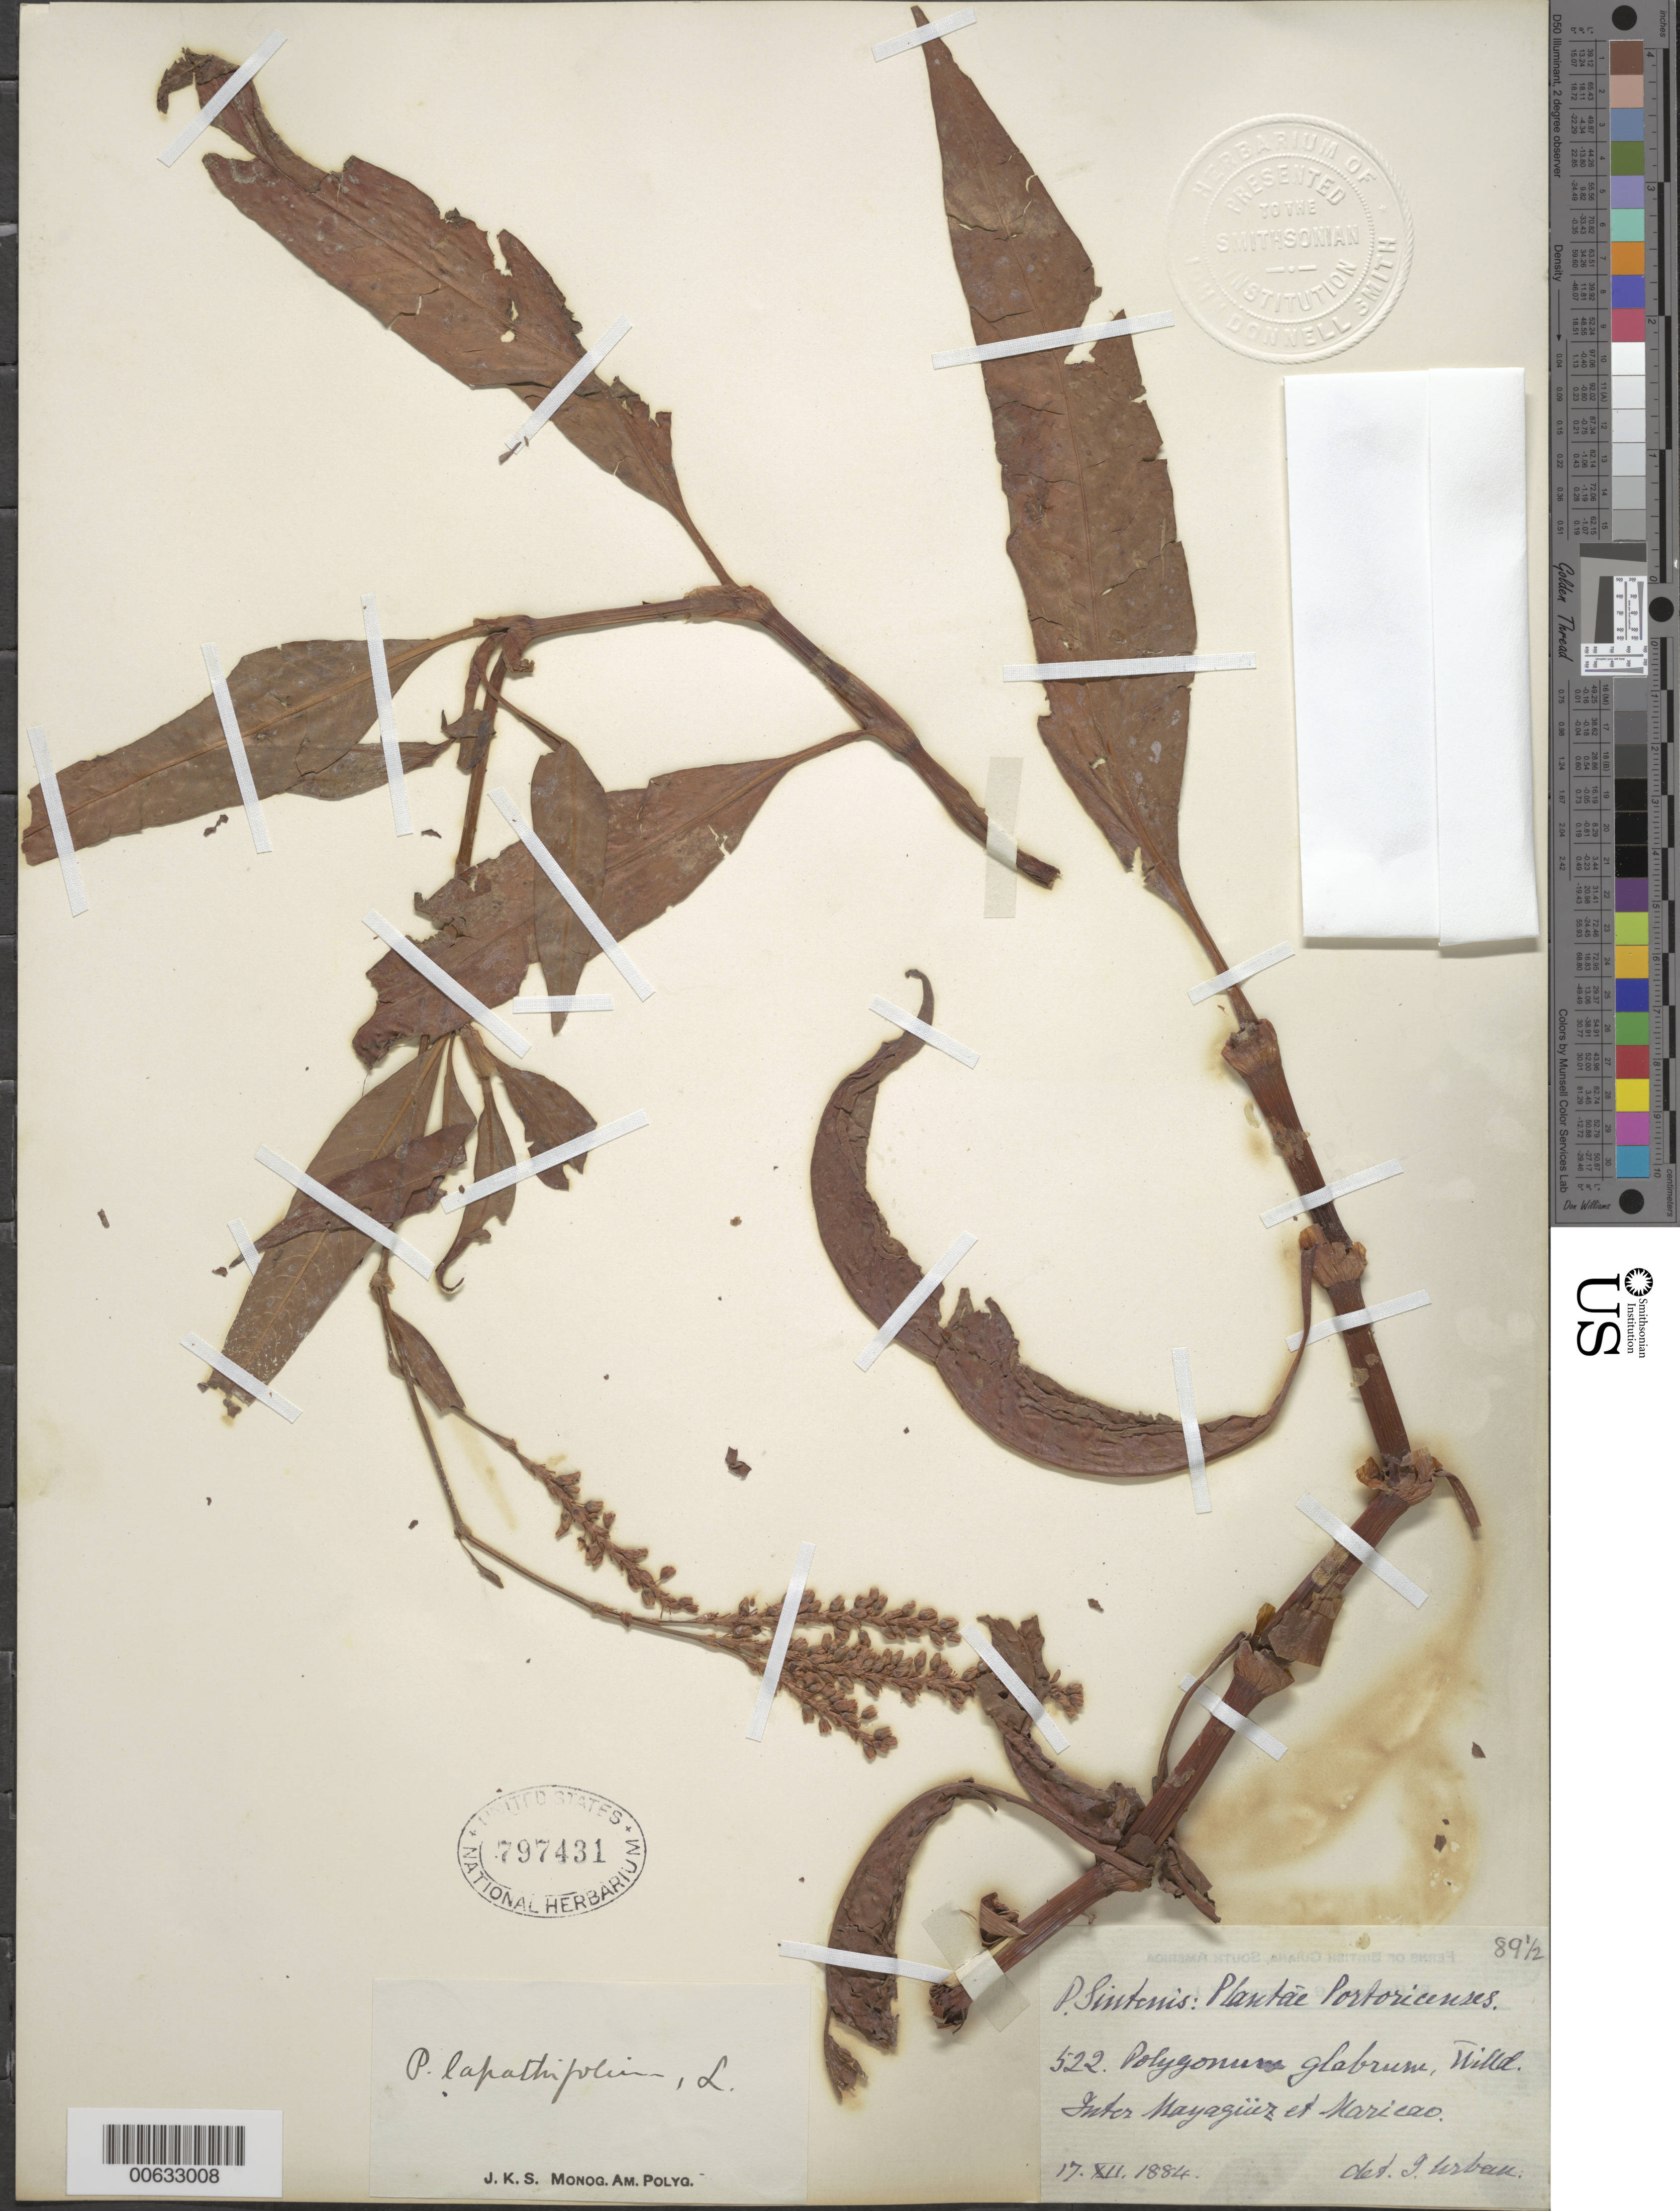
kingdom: Plantae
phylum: Tracheophyta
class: Magnoliopsida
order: Caryophyllales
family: Polygonaceae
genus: Polygonum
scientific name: Polygonum lapathifolium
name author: L.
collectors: P. Sintenis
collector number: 522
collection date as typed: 17 Dec 1884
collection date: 1884-12-17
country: Puerto Rico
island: Greater Antilles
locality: Inter Mayagüez et Maricao.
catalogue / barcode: US 797431